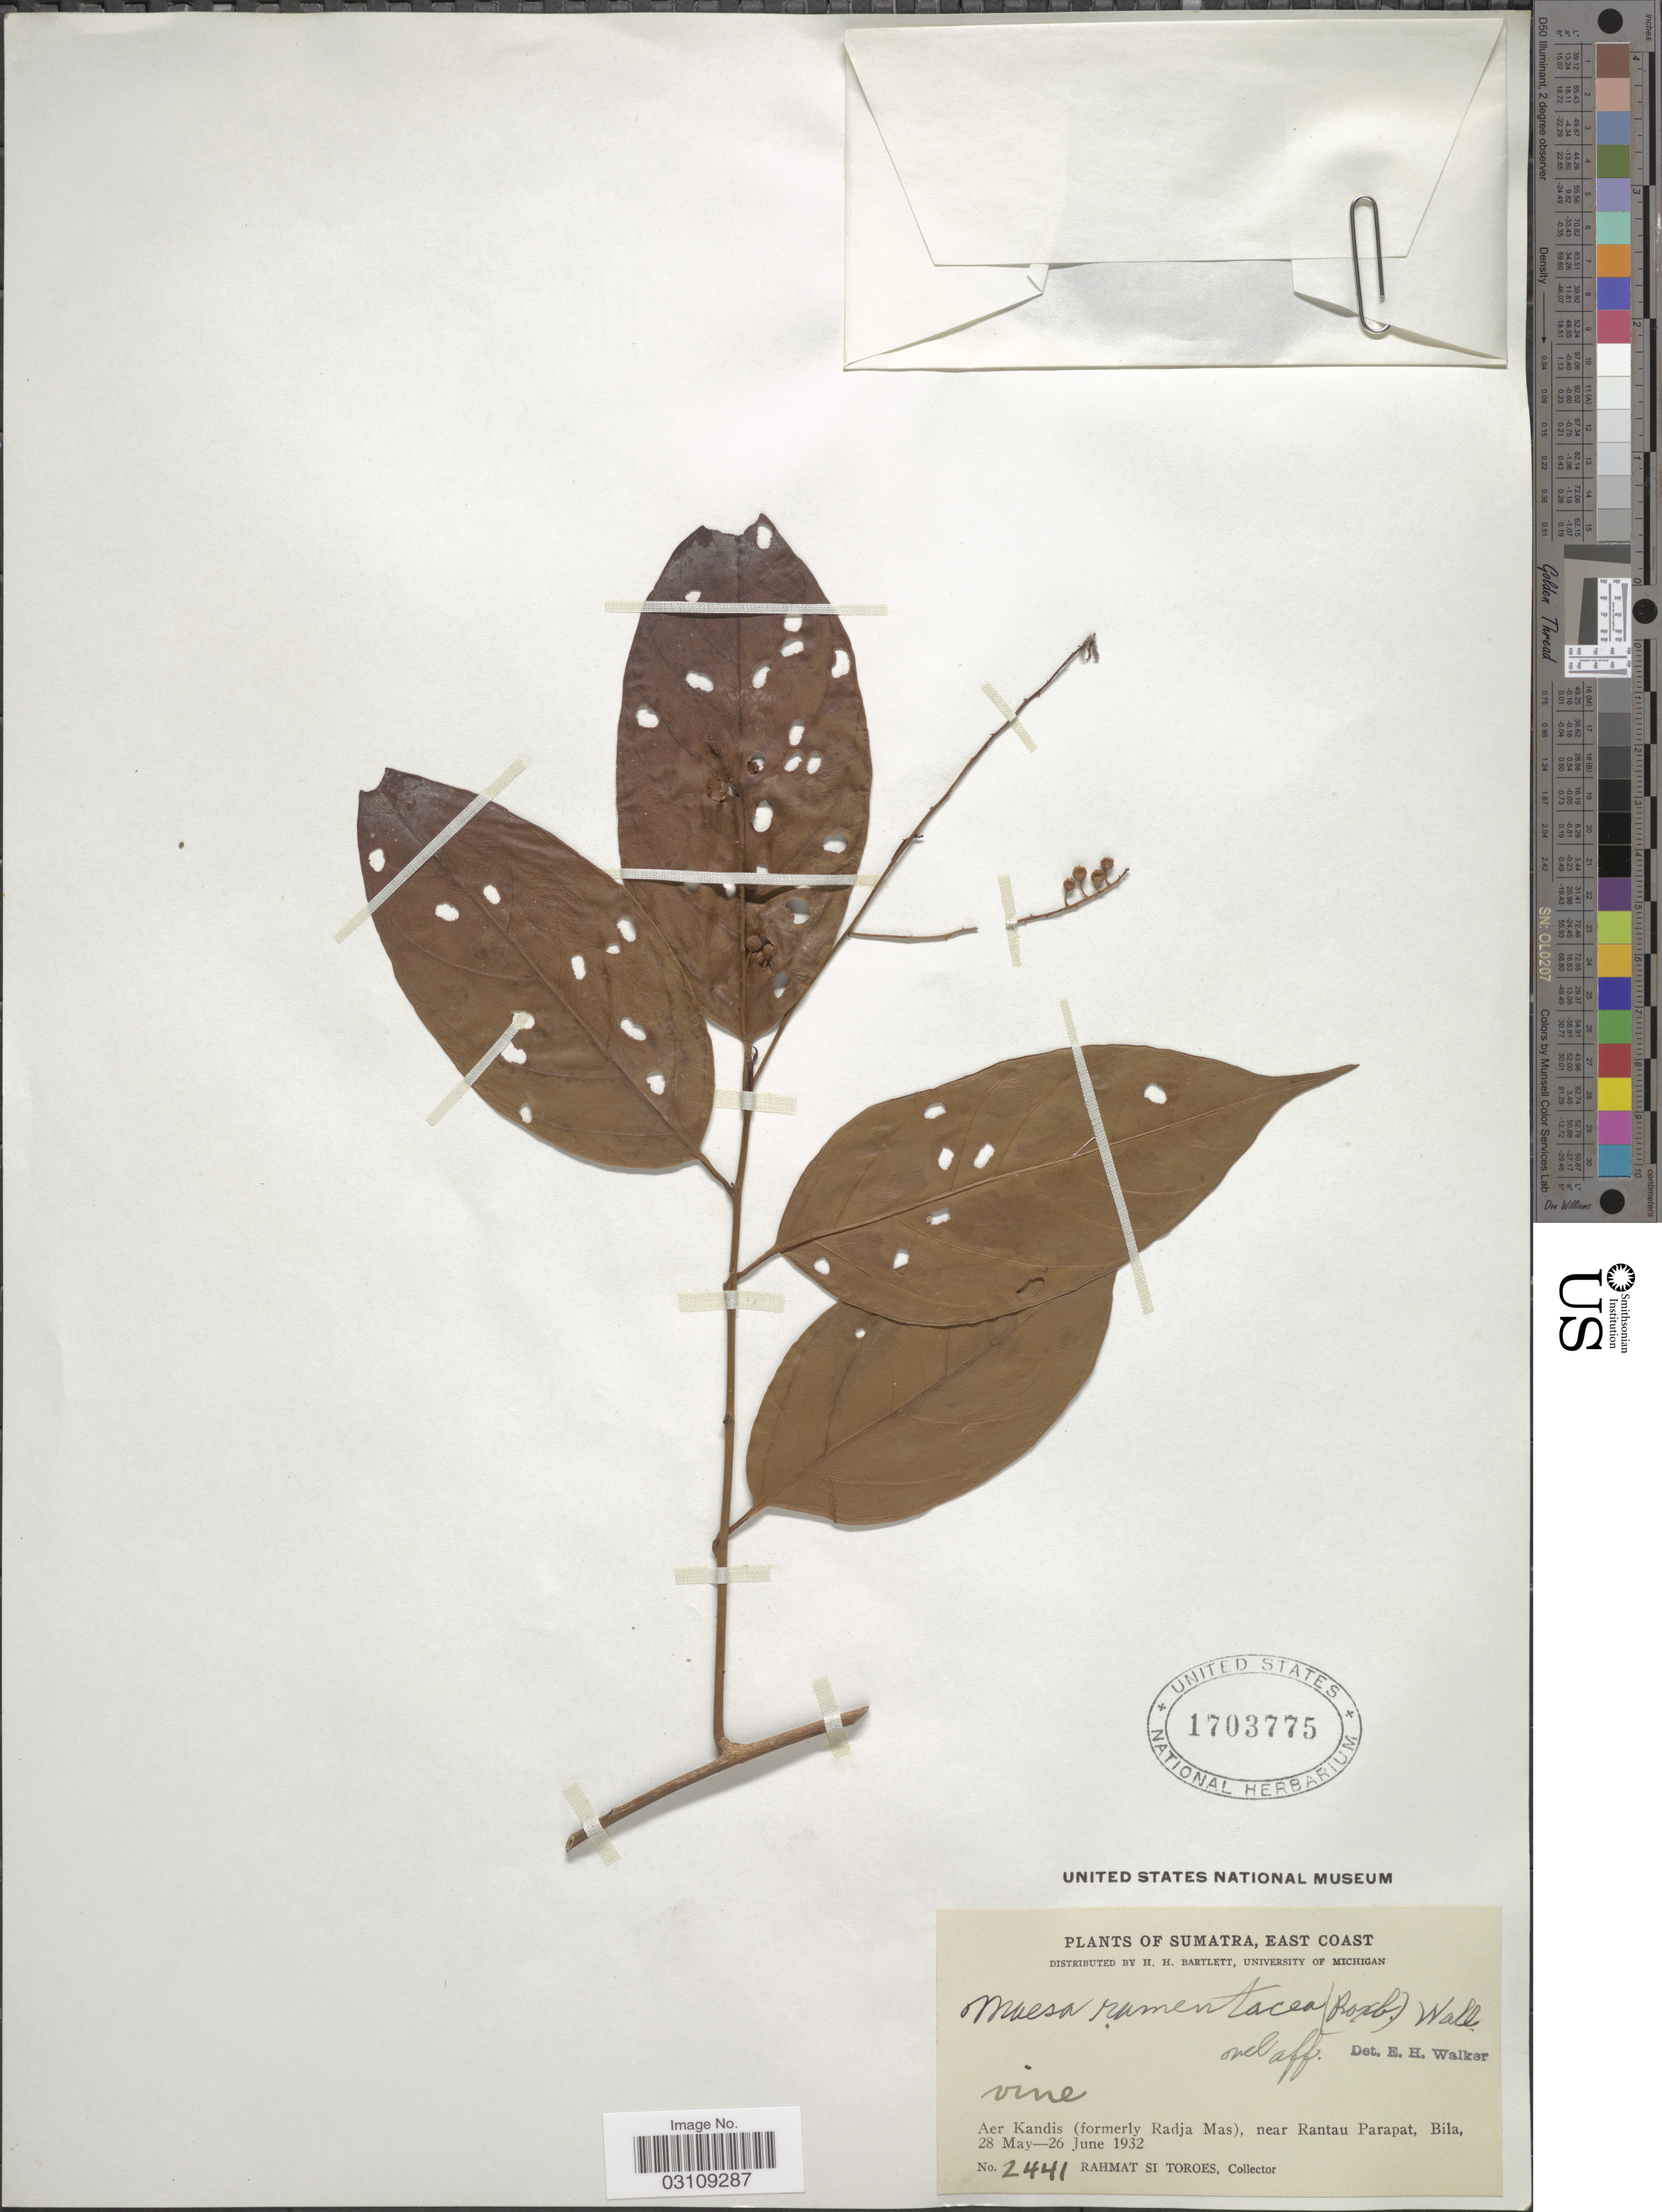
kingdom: Plantae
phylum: Tracheophyta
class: Magnoliopsida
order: Ericales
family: Primulaceae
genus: Maesa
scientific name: Maesa ramentacea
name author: (Roxb.) A. DC.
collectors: Rahmat Si Boeea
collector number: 2441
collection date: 1932-05-28/1932-06-26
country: Indonesia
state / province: Sumatra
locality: East Coast. Aer Kandis (formerly Radja Mas), near Rantau Parapat, Bila.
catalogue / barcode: US 1703775